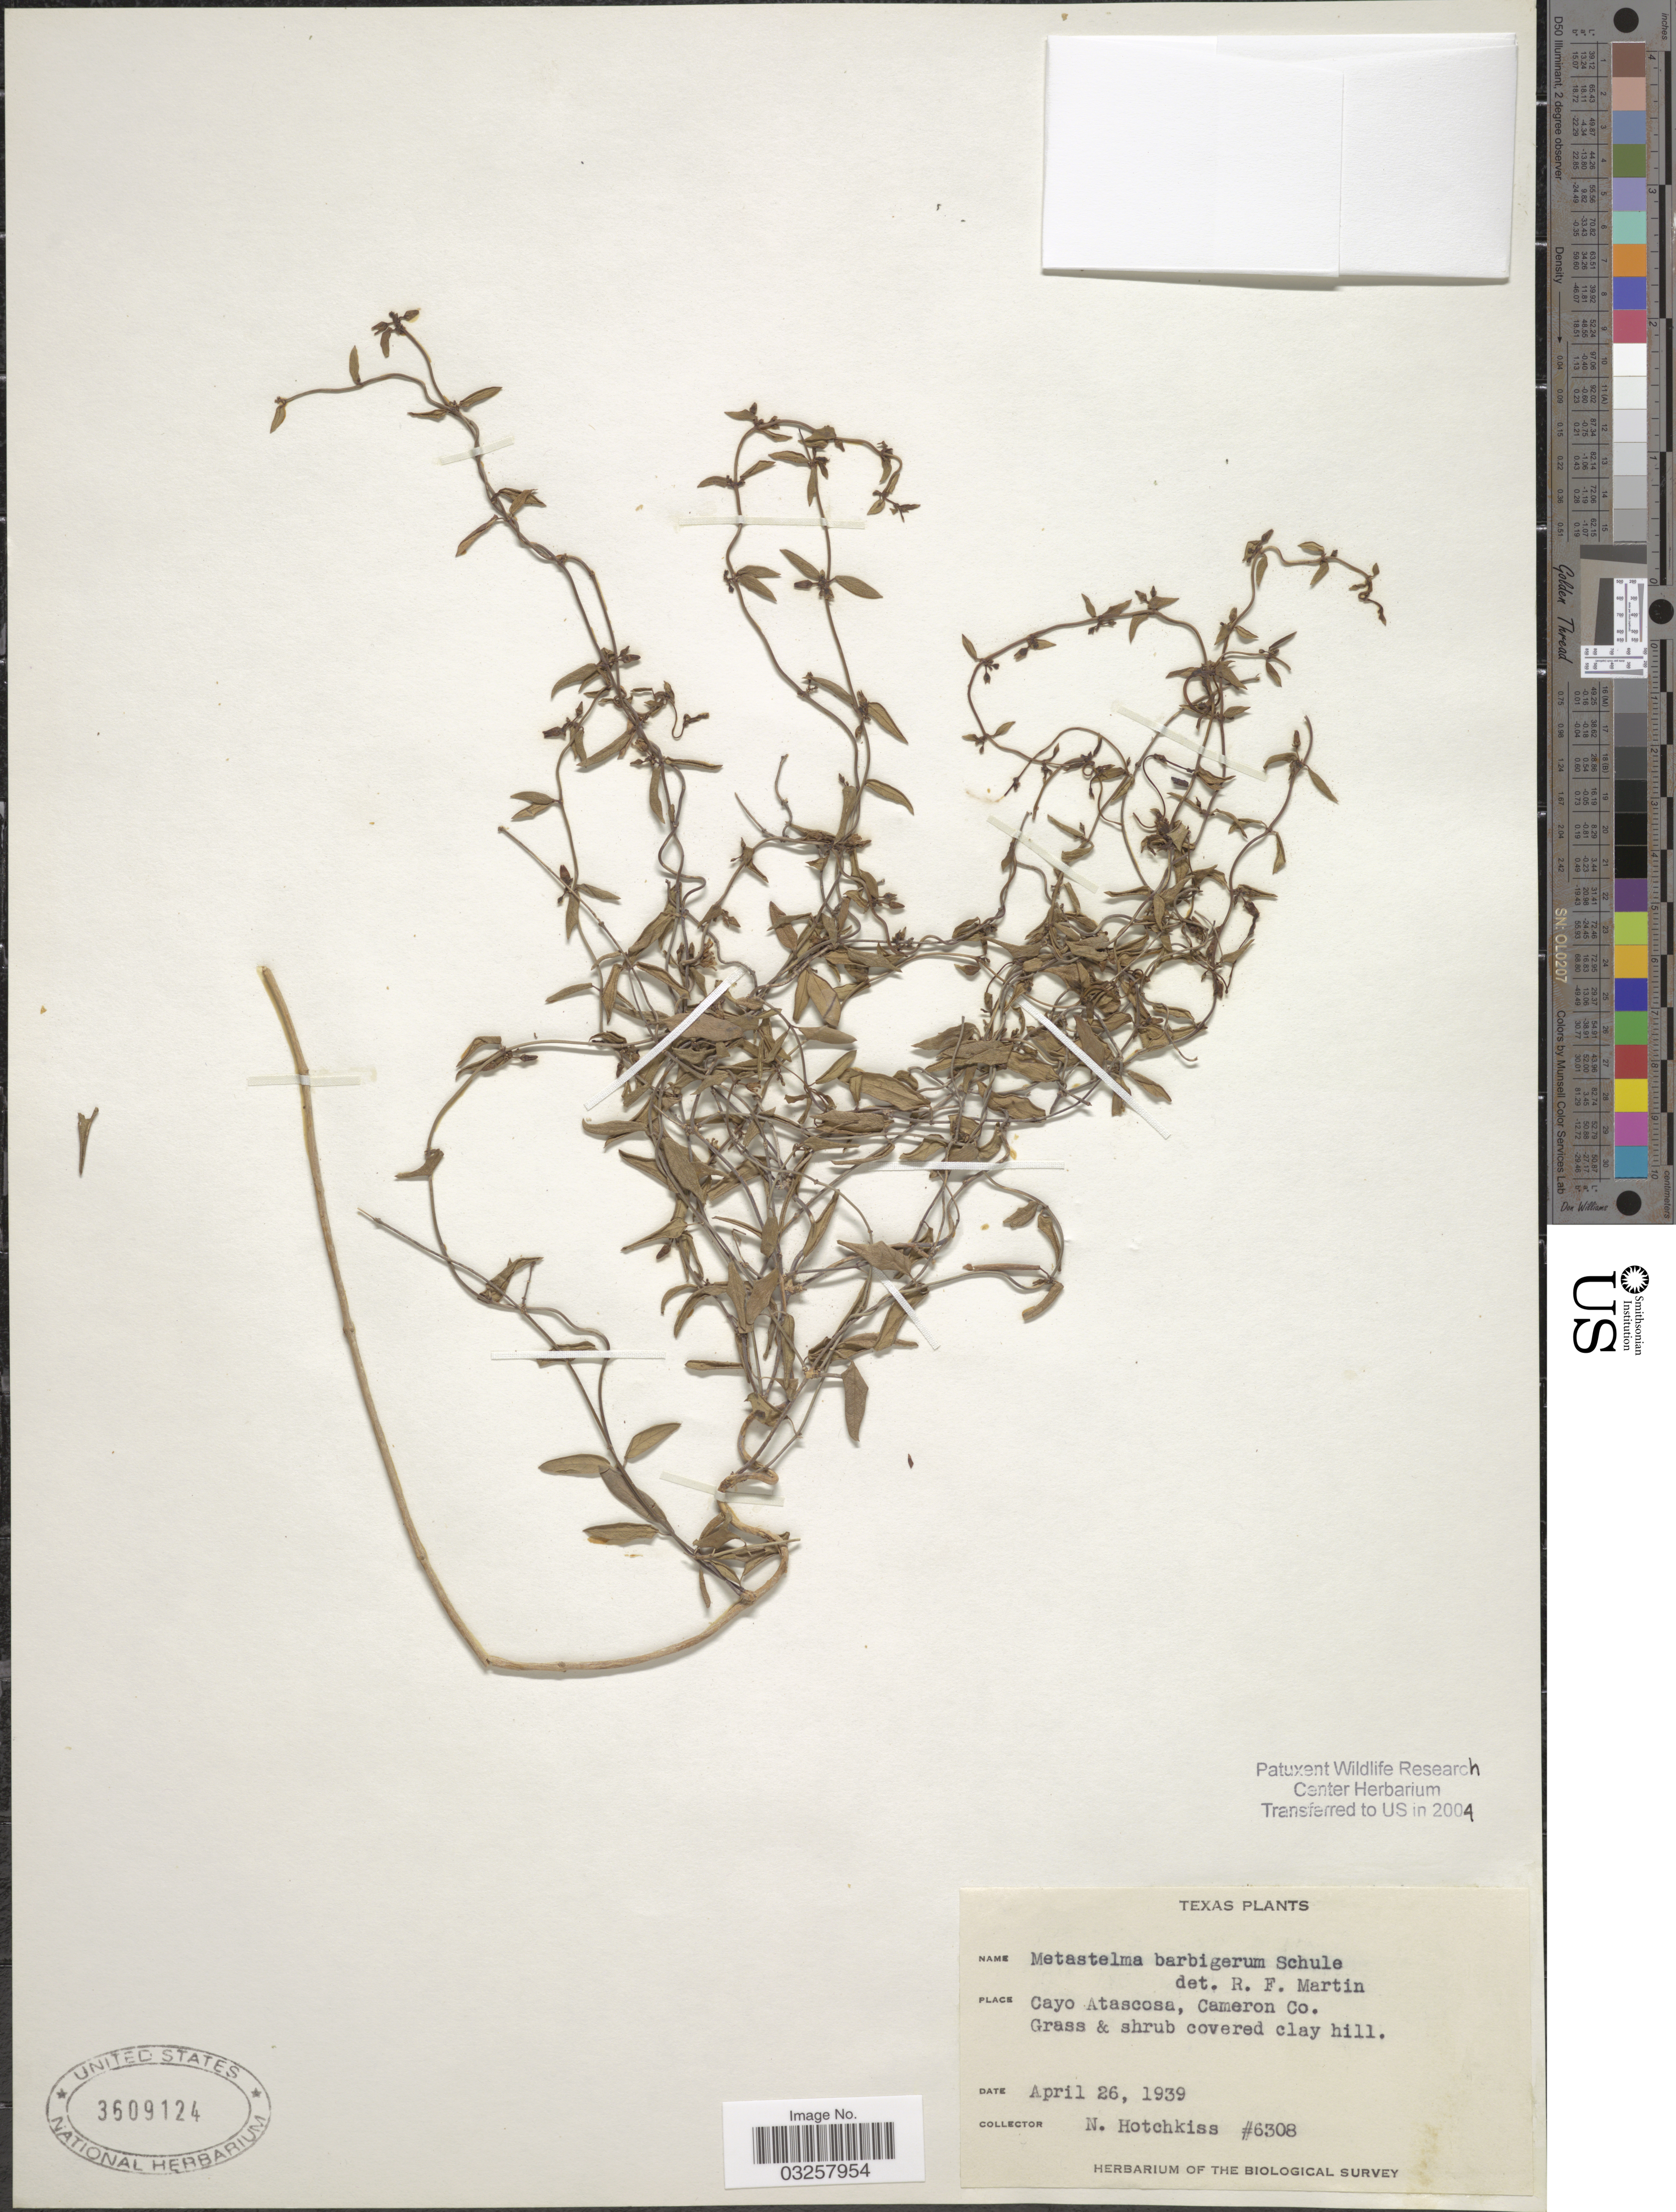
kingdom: Plantae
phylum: Tracheophyta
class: Magnoliopsida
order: Gentianales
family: Apocynaceae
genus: Metastelma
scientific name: Metastelma barbigerum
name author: Scheele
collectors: N. Hotchkiss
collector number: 6308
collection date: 1939-04-26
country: United States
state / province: Texas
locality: Cayo Atascosa, Cameron Co.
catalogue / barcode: US 3609124